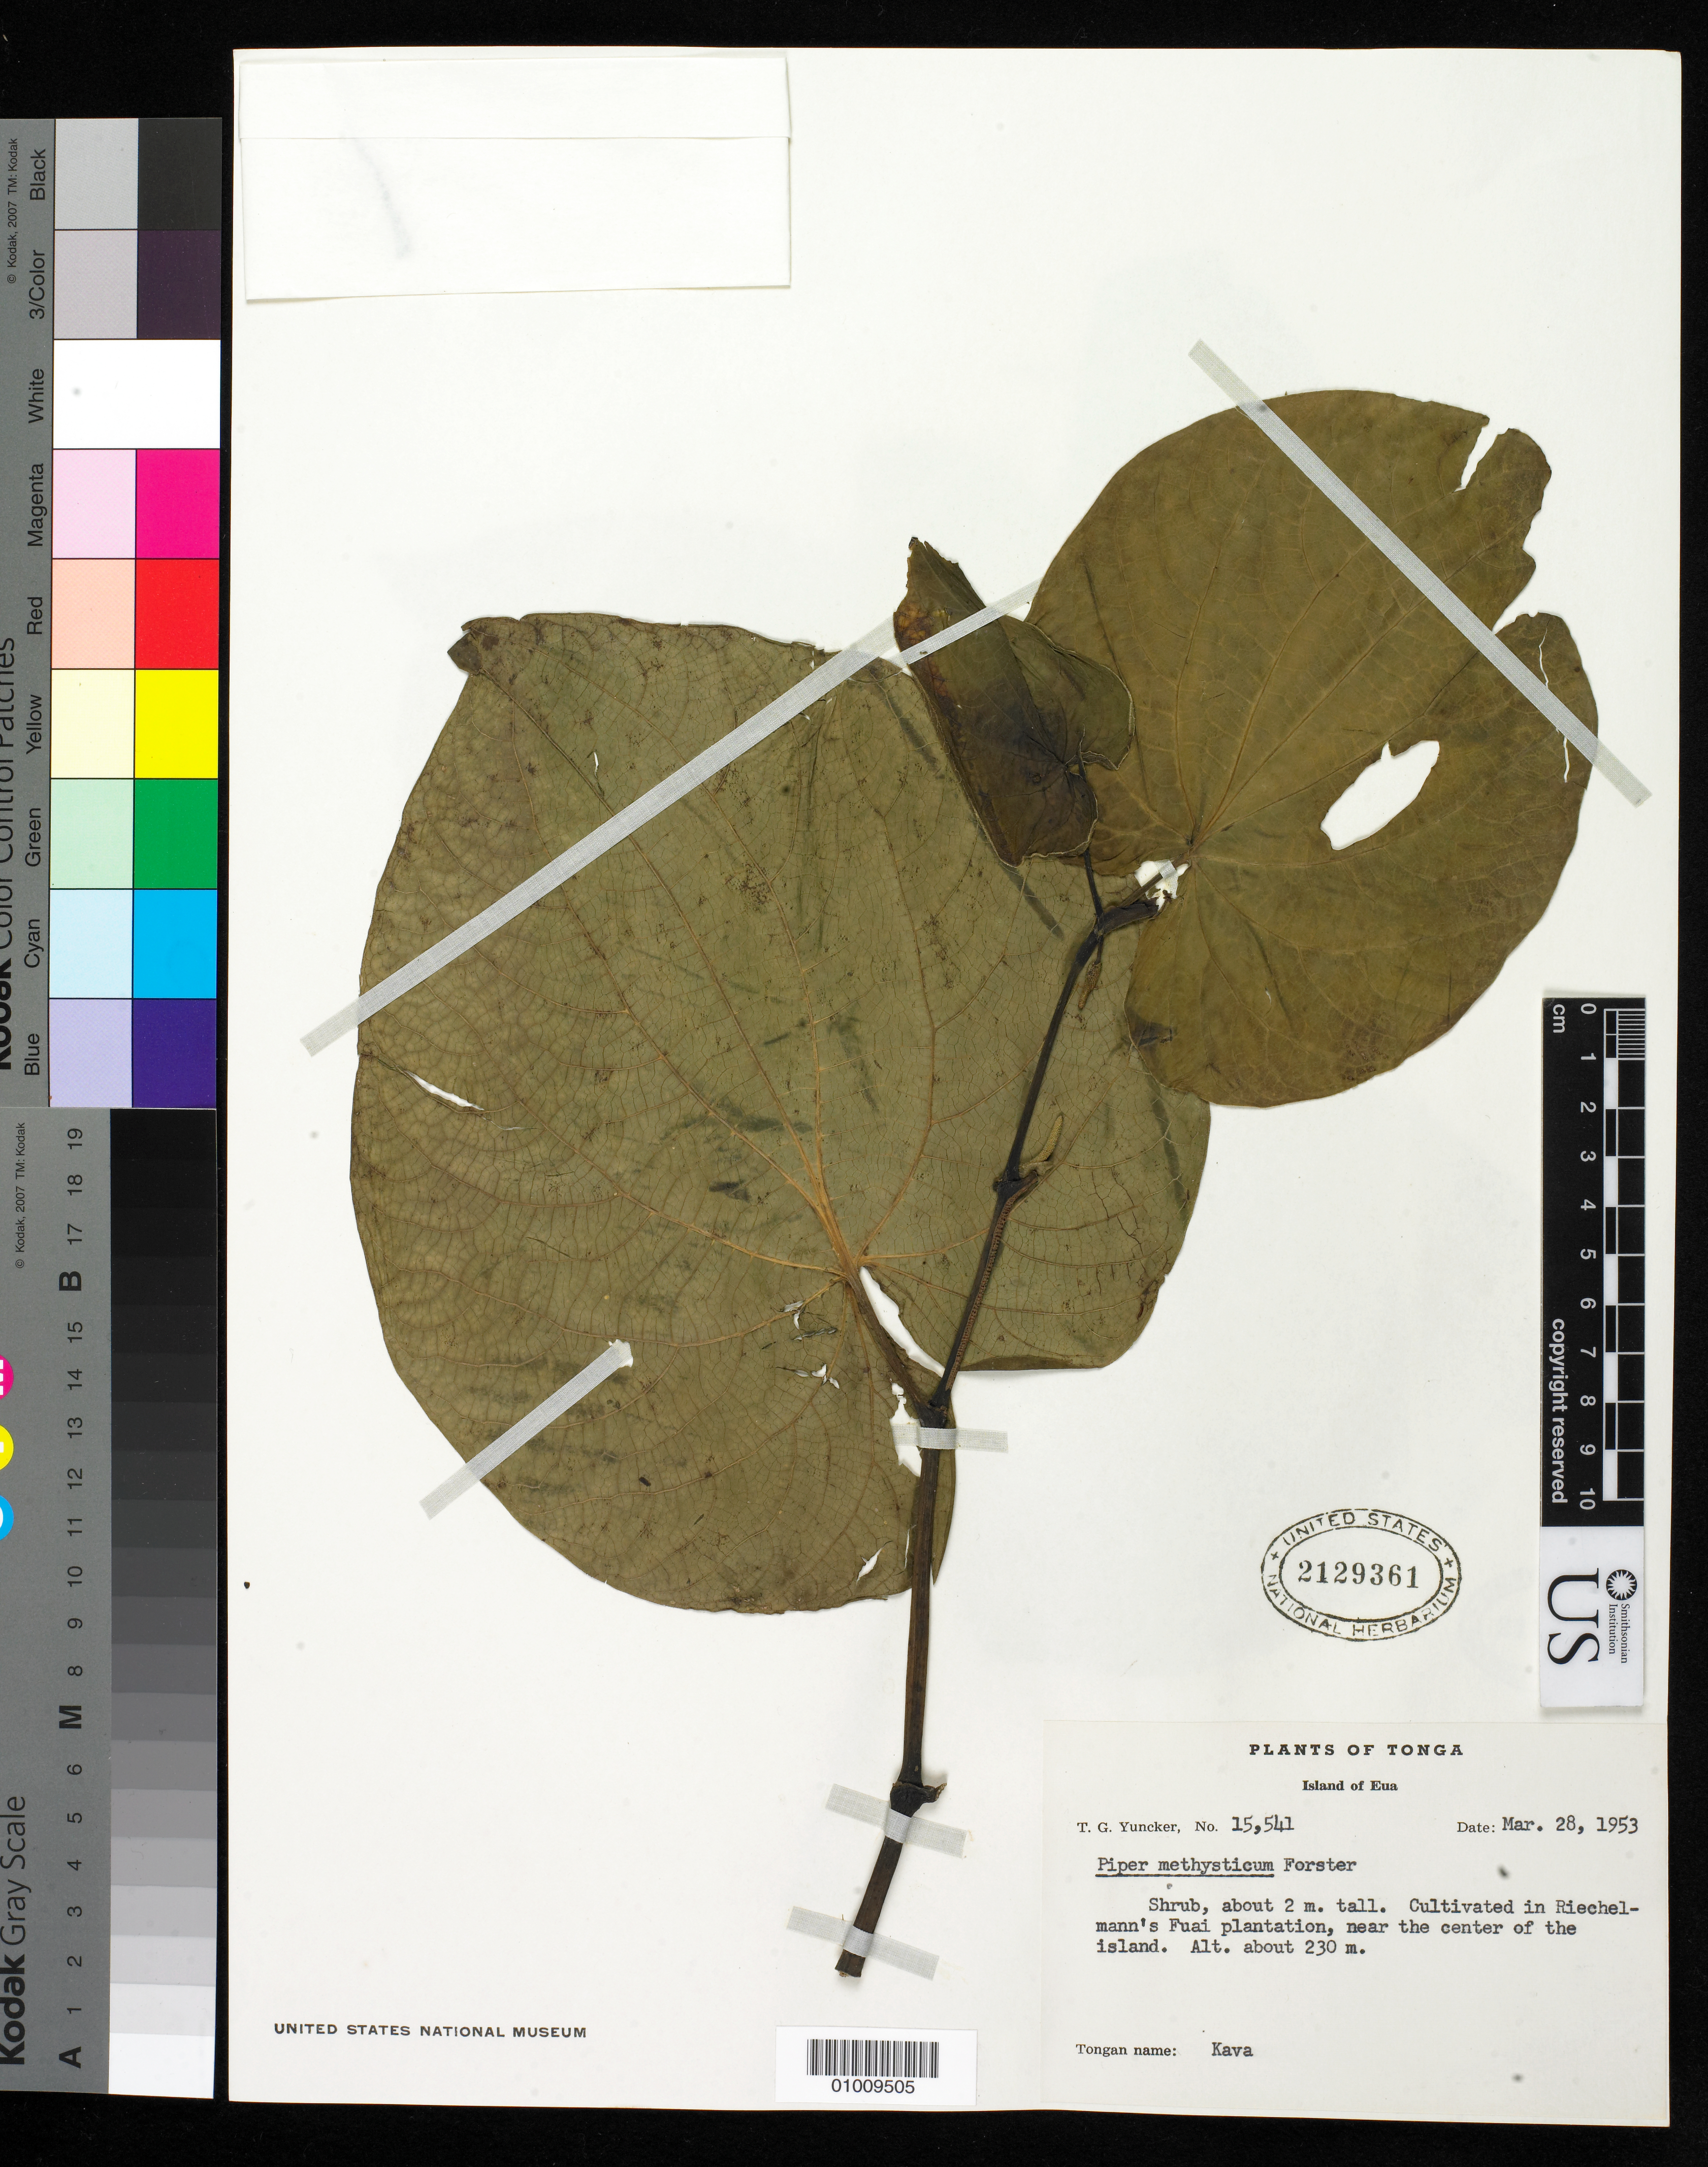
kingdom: Plantae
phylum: Tracheophyta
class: Magnoliopsida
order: Piperales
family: Piperaceae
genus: Piper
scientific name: Piper methysticum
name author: J.R. Forst. & G. Forst.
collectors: T. G. Yuncker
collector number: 15541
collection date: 1953-03-28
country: Tonga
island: Eua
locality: Riechelmann's Fuai plantation, near center of the island, Eua Island, Tonga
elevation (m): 230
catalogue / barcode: US 2129361